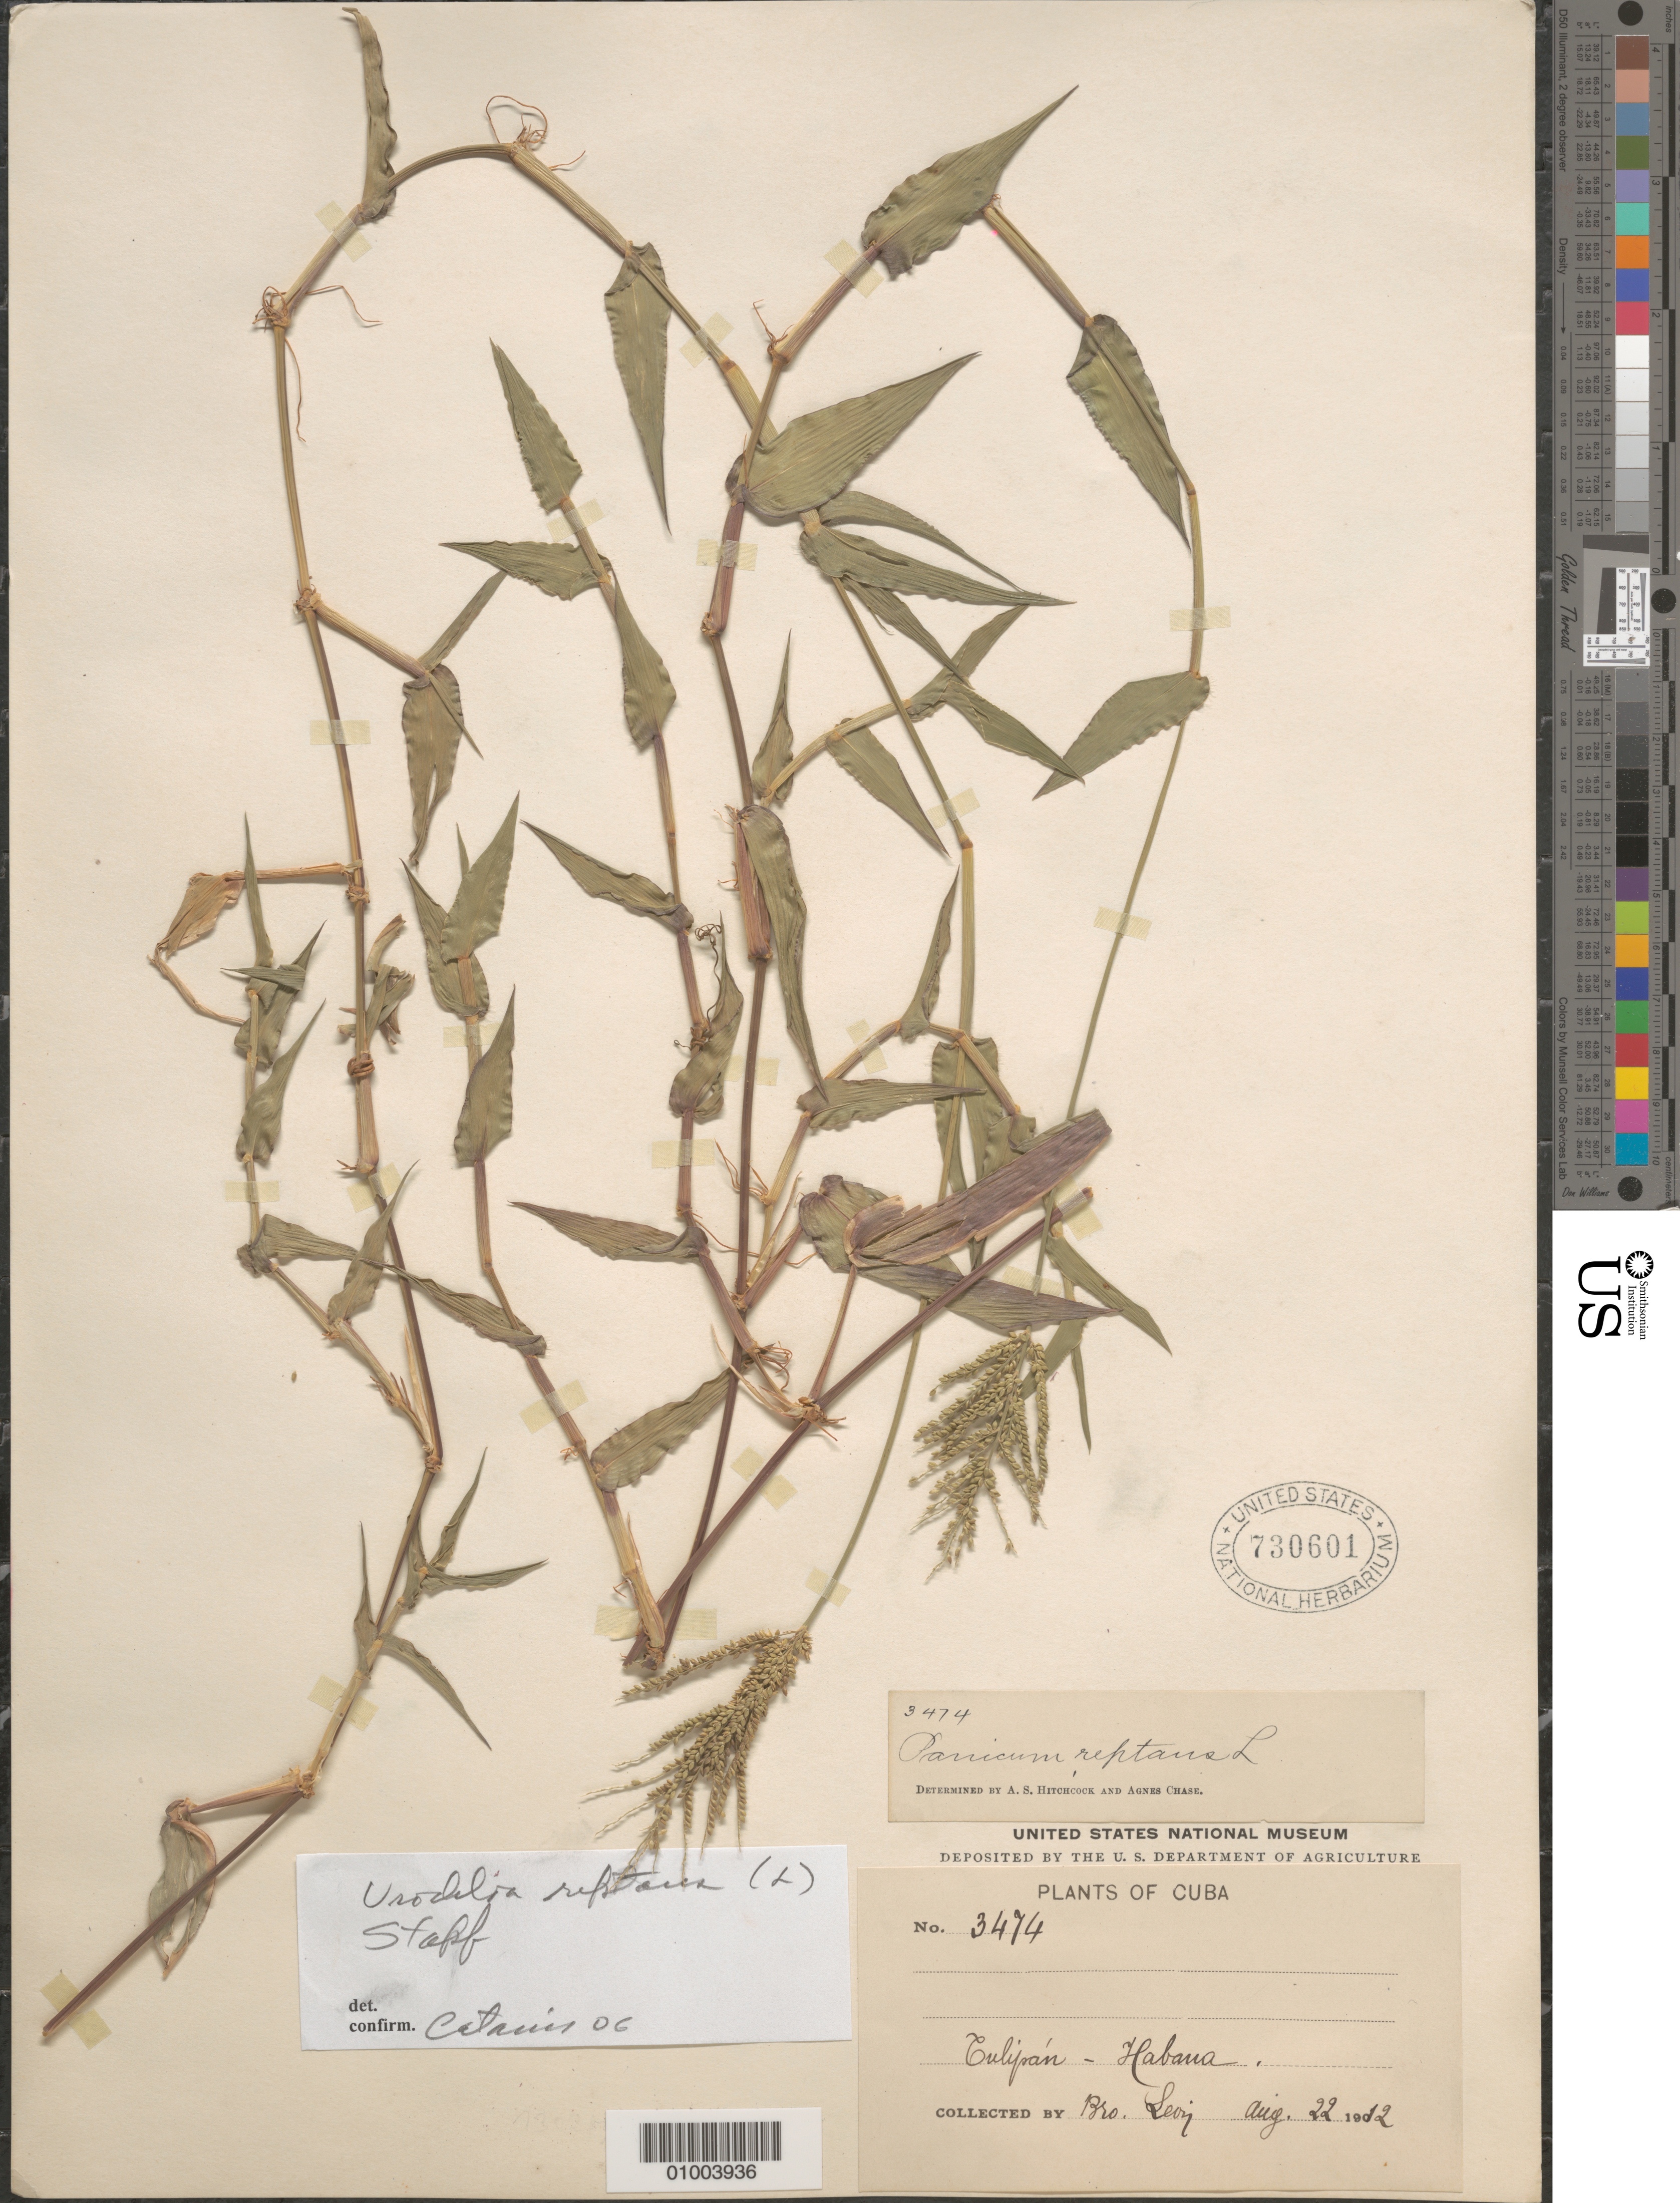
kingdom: Plantae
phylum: Tracheophyta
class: Liliopsida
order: Poales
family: Poaceae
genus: Urochloa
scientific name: Urochloa reptans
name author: (L.) Stapf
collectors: Bro. León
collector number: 3474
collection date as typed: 22 Aug 1912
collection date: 1912-08-22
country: Cuba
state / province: La Habana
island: Cuba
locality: Culipan - habana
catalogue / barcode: US 730601